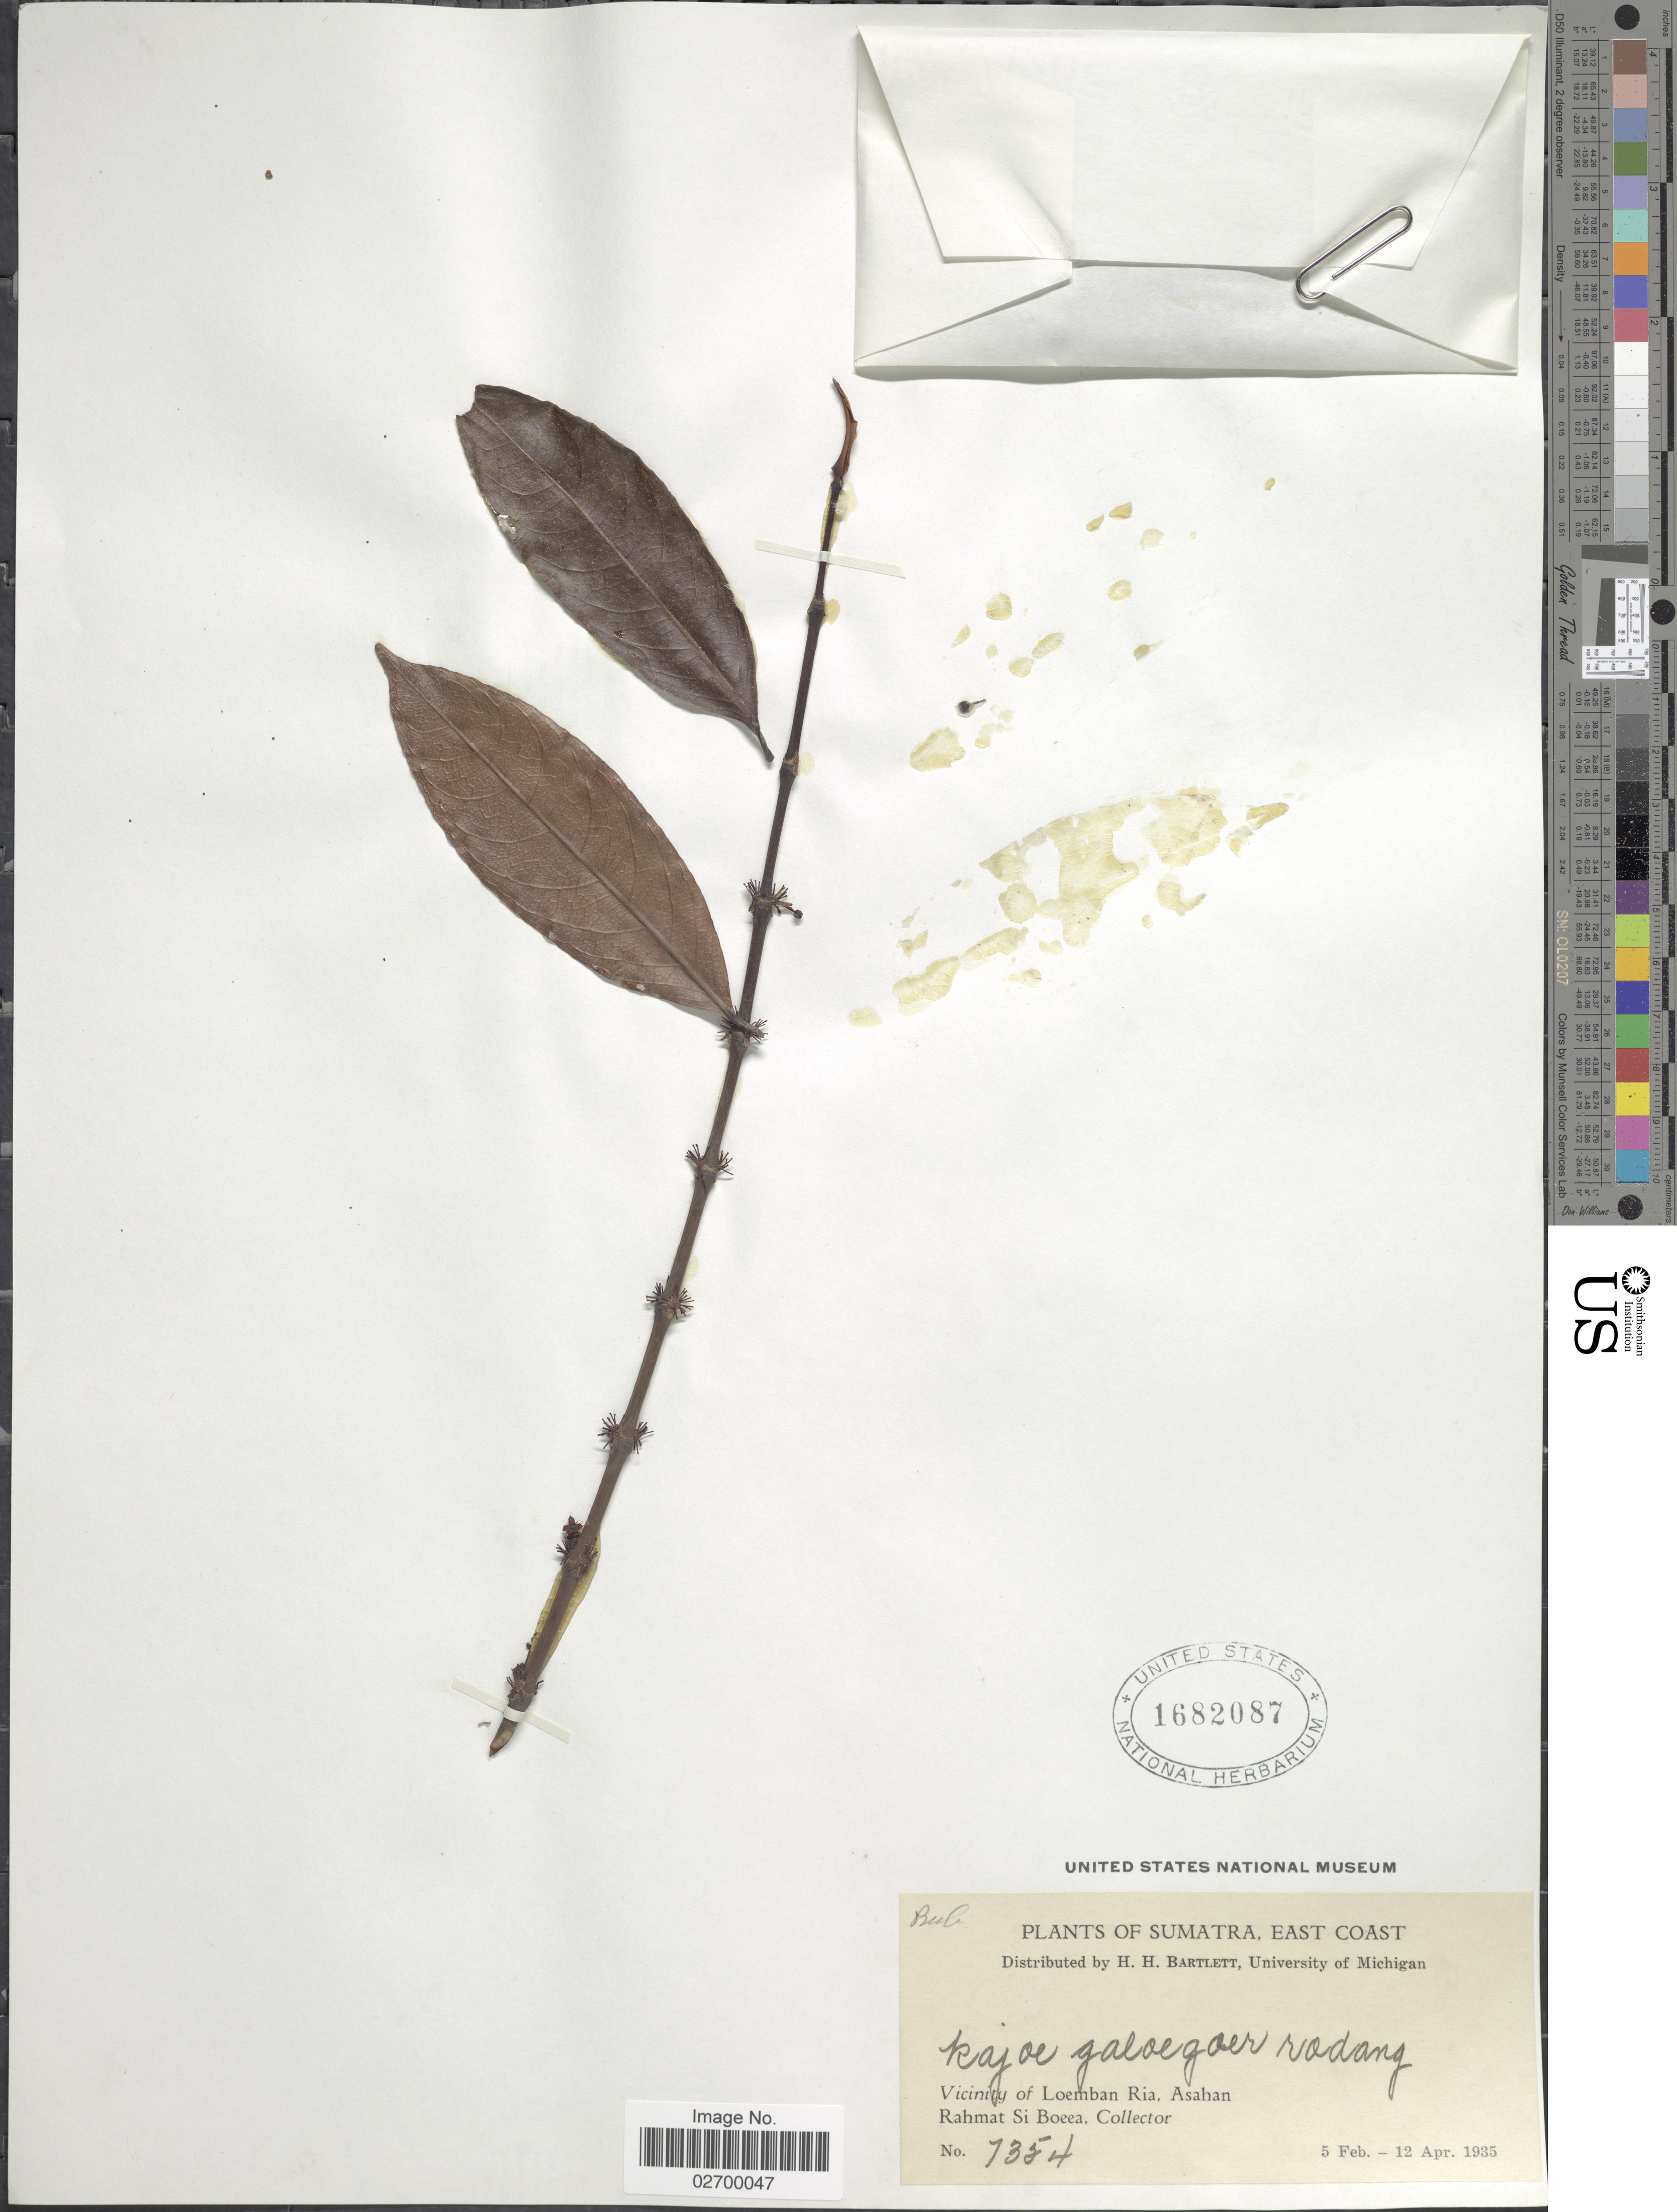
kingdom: Plantae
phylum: Tracheophyta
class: Magnoliopsida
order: Gentianales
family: Rubiaceae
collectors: Rahmat Si Boeea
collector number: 7354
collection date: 1935-02-05/1935-04-12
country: Indonesia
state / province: Sumatra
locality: East Coast. Vicinity of Loemban Ria, Asahan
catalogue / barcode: US 1682087